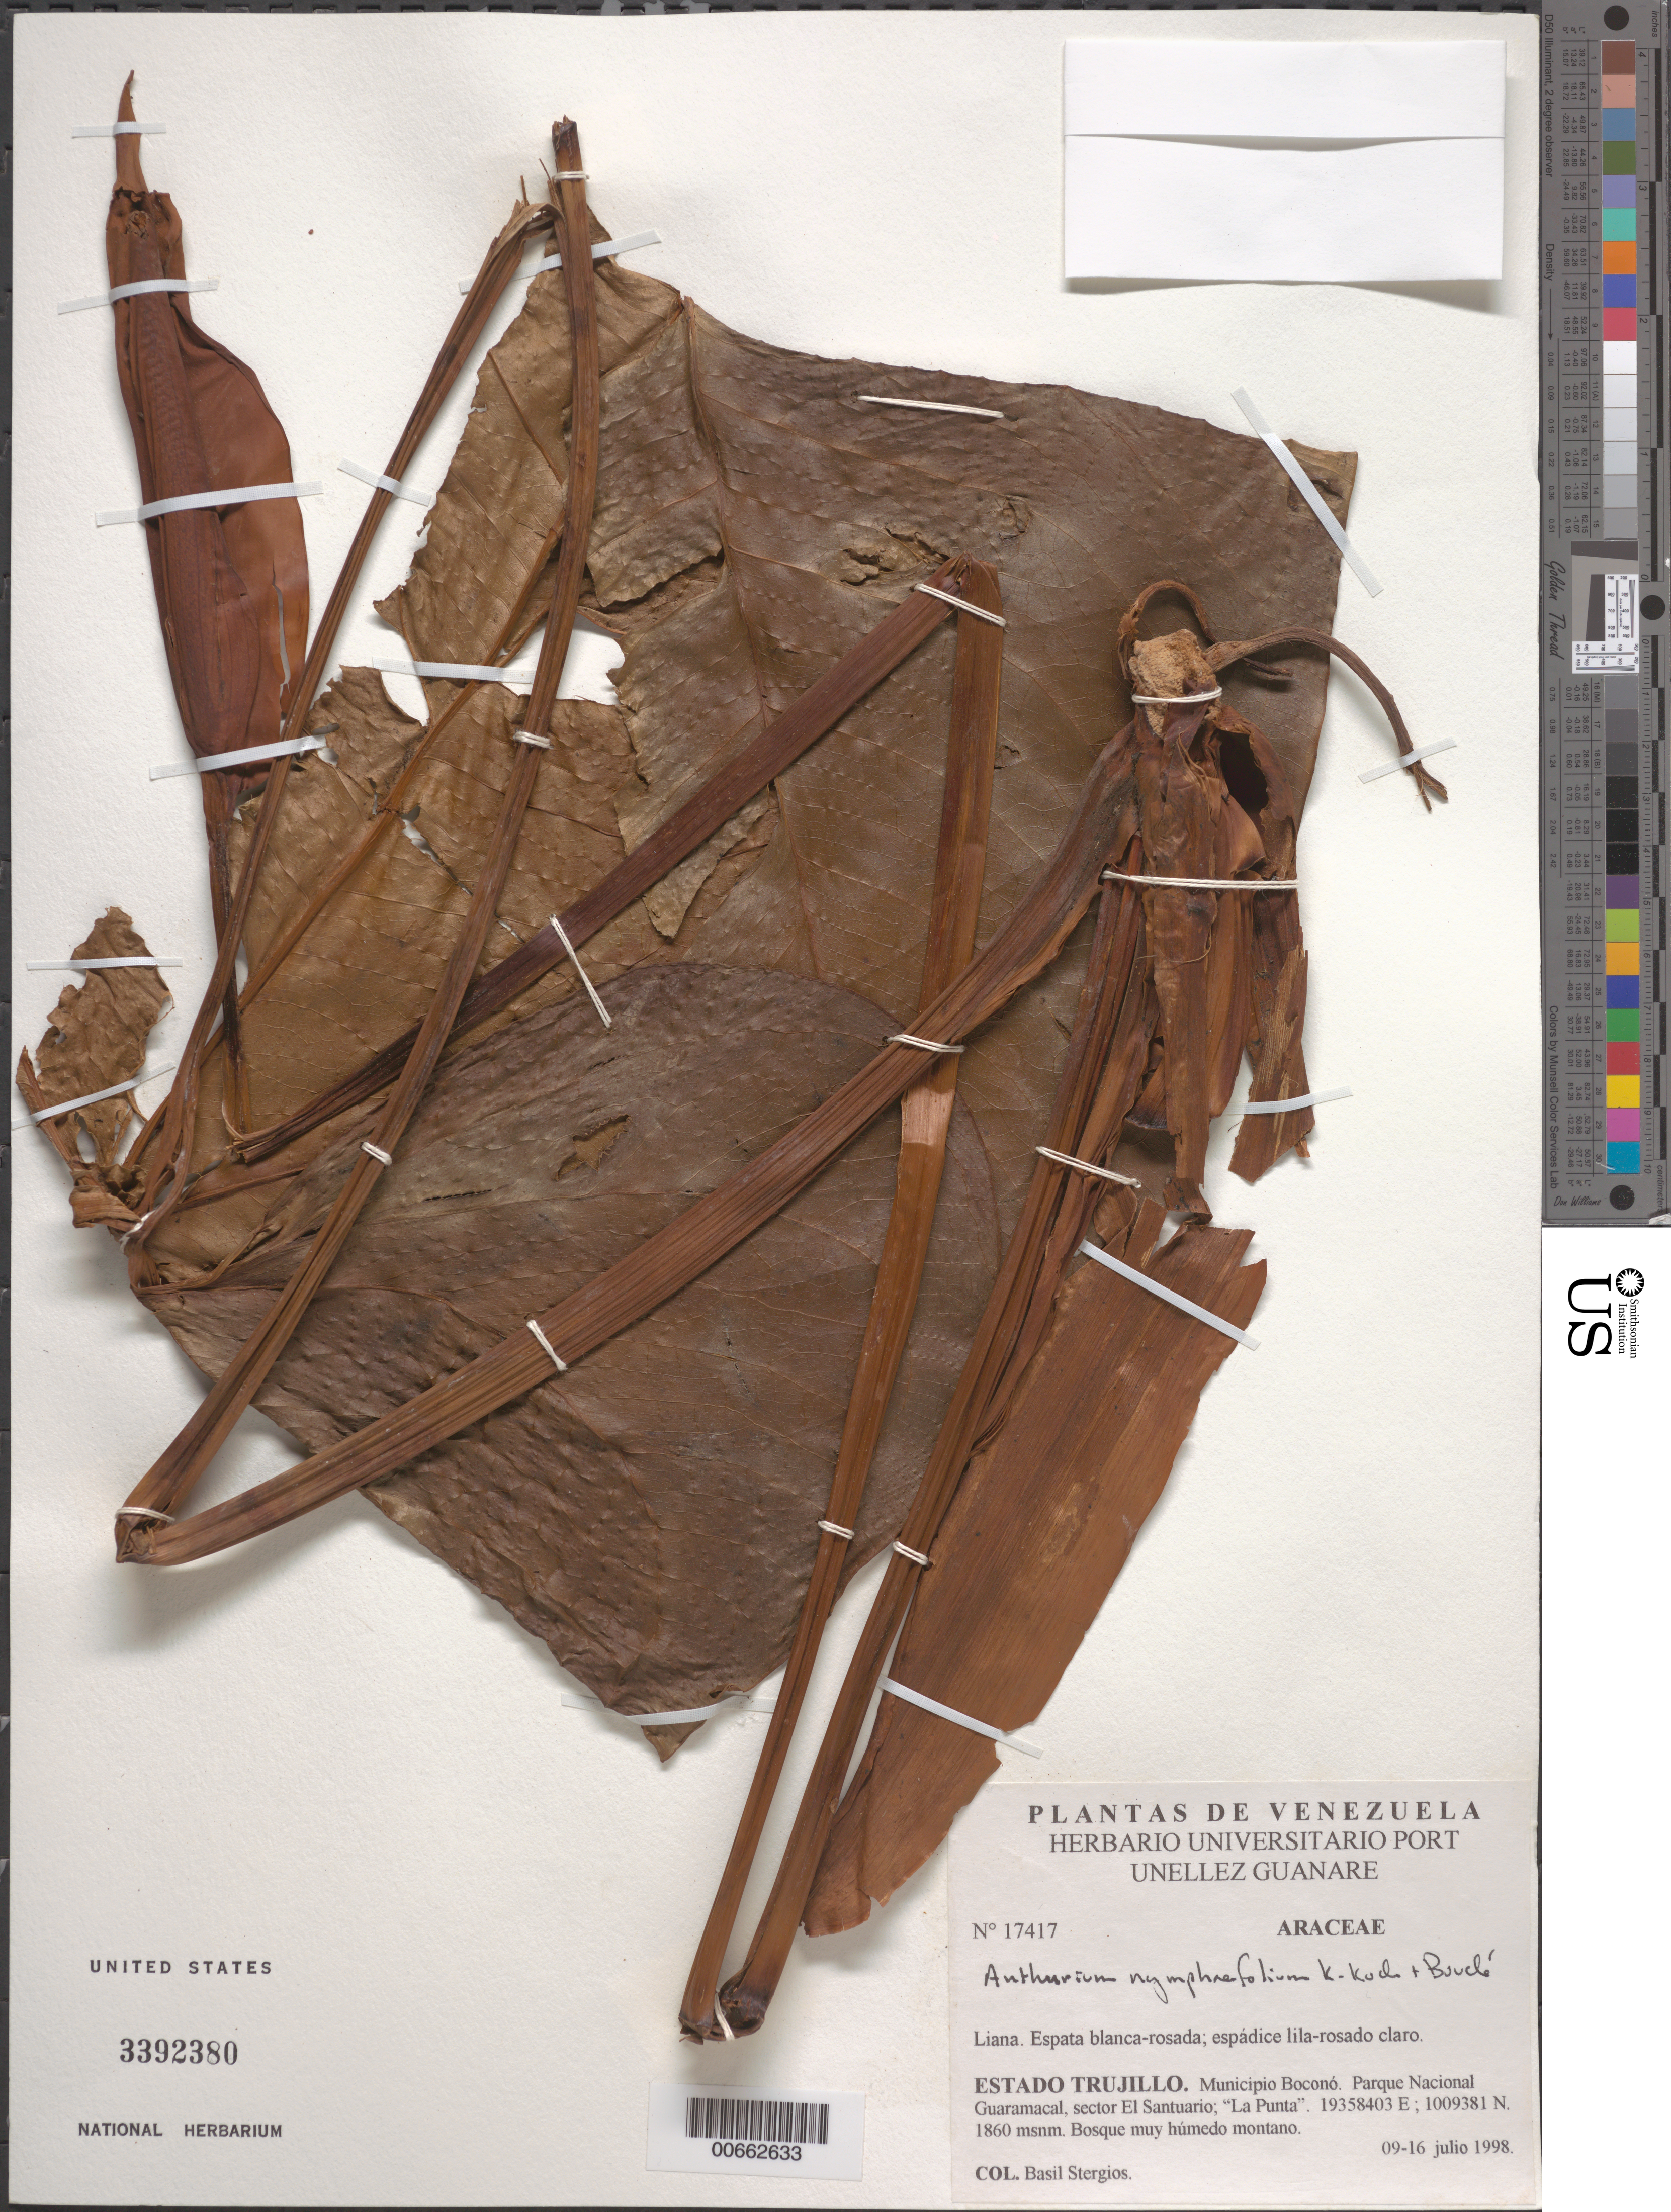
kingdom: Plantae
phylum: Tracheophyta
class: Liliopsida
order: Alismatales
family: Araceae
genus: Anthurium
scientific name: Anthurium nymphaeifolium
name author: K. Koch & C.D. Bouché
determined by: Dorr, L. J., (BOT), Smithsonian Institution - National Museum of Natural History (UNITED STATES)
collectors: B. G. Stergios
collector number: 17417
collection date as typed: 09 Jul 1998 to 16 Jul 1998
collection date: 1998-07-09/1998-07-16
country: Venezuela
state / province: Trujillo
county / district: Boconó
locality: Parque Nacional Guaramacal, Sector El Santuario, La Punta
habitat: Bosque muy húmedo montano.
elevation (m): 1860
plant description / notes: PORT, US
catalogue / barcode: US 3392380